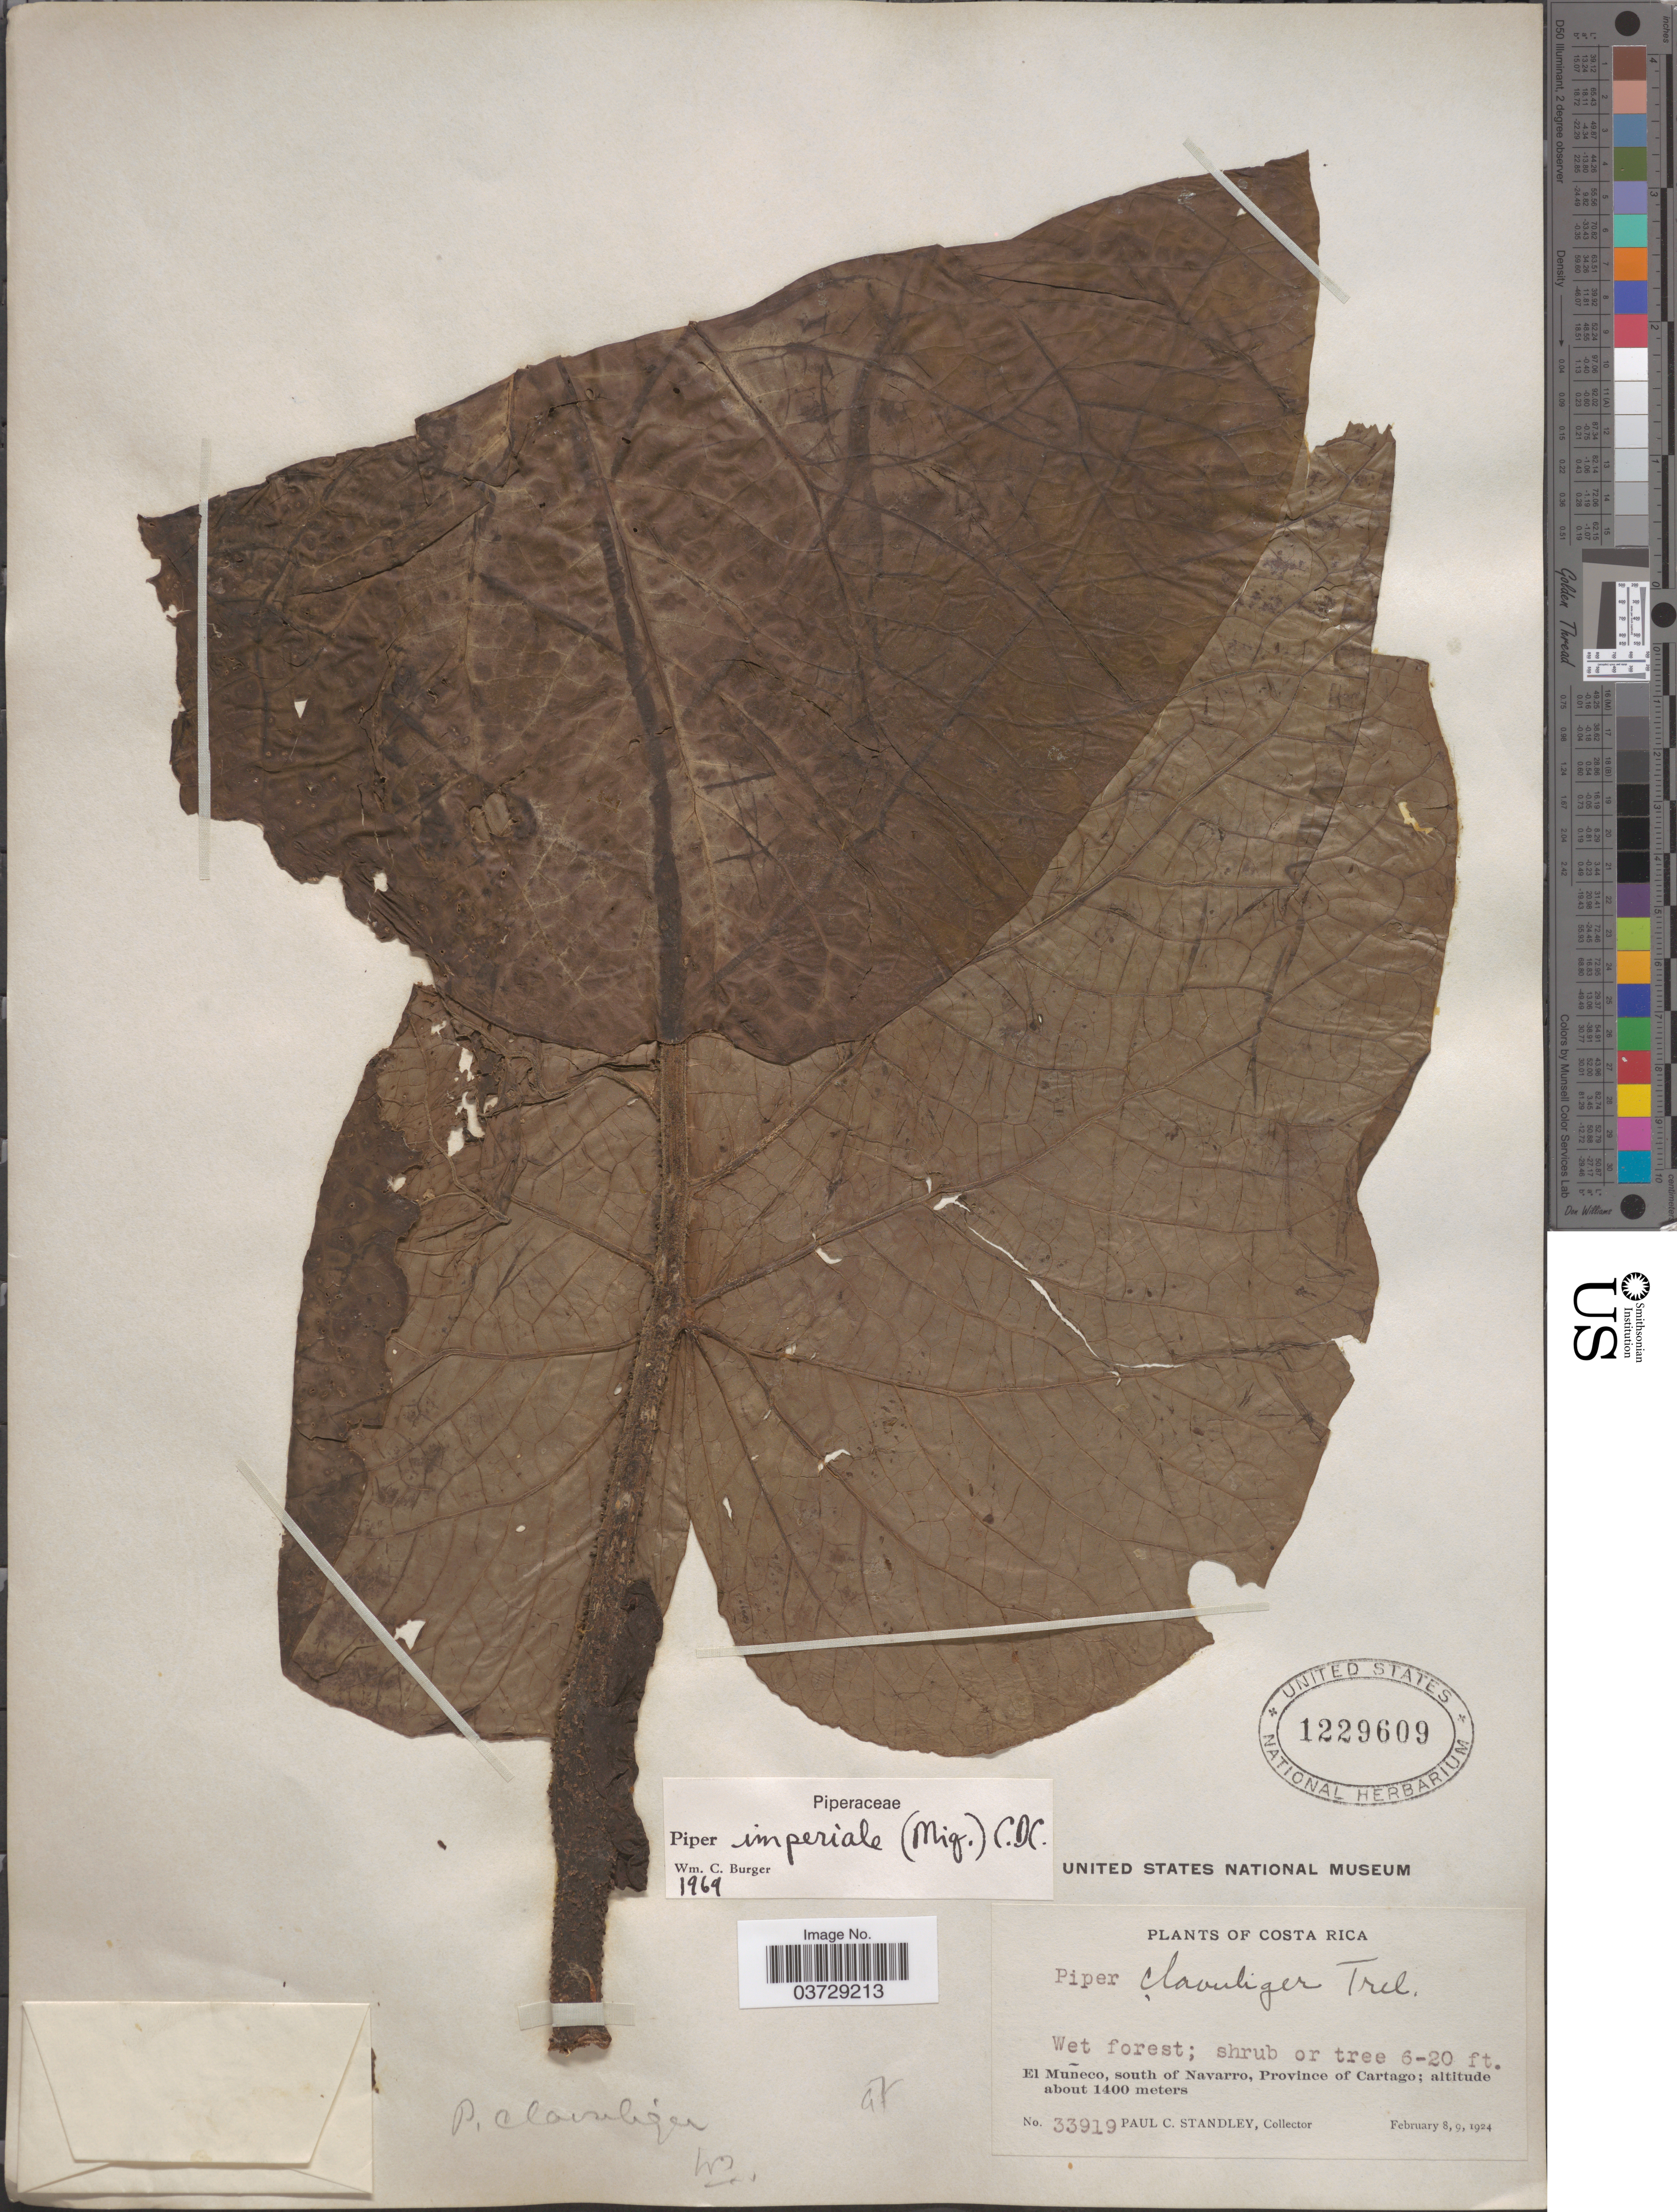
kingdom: Plantae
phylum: Tracheophyta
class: Magnoliopsida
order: Piperales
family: Piperaceae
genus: Piper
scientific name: Piper imperiale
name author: (Miq.) C. DC.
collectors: P. C. Standley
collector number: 33919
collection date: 1924-02-08/1924-02-09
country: Costa Rica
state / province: Cartago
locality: El Muñeco, south of Navarro.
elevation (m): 1400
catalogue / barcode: US 1229609